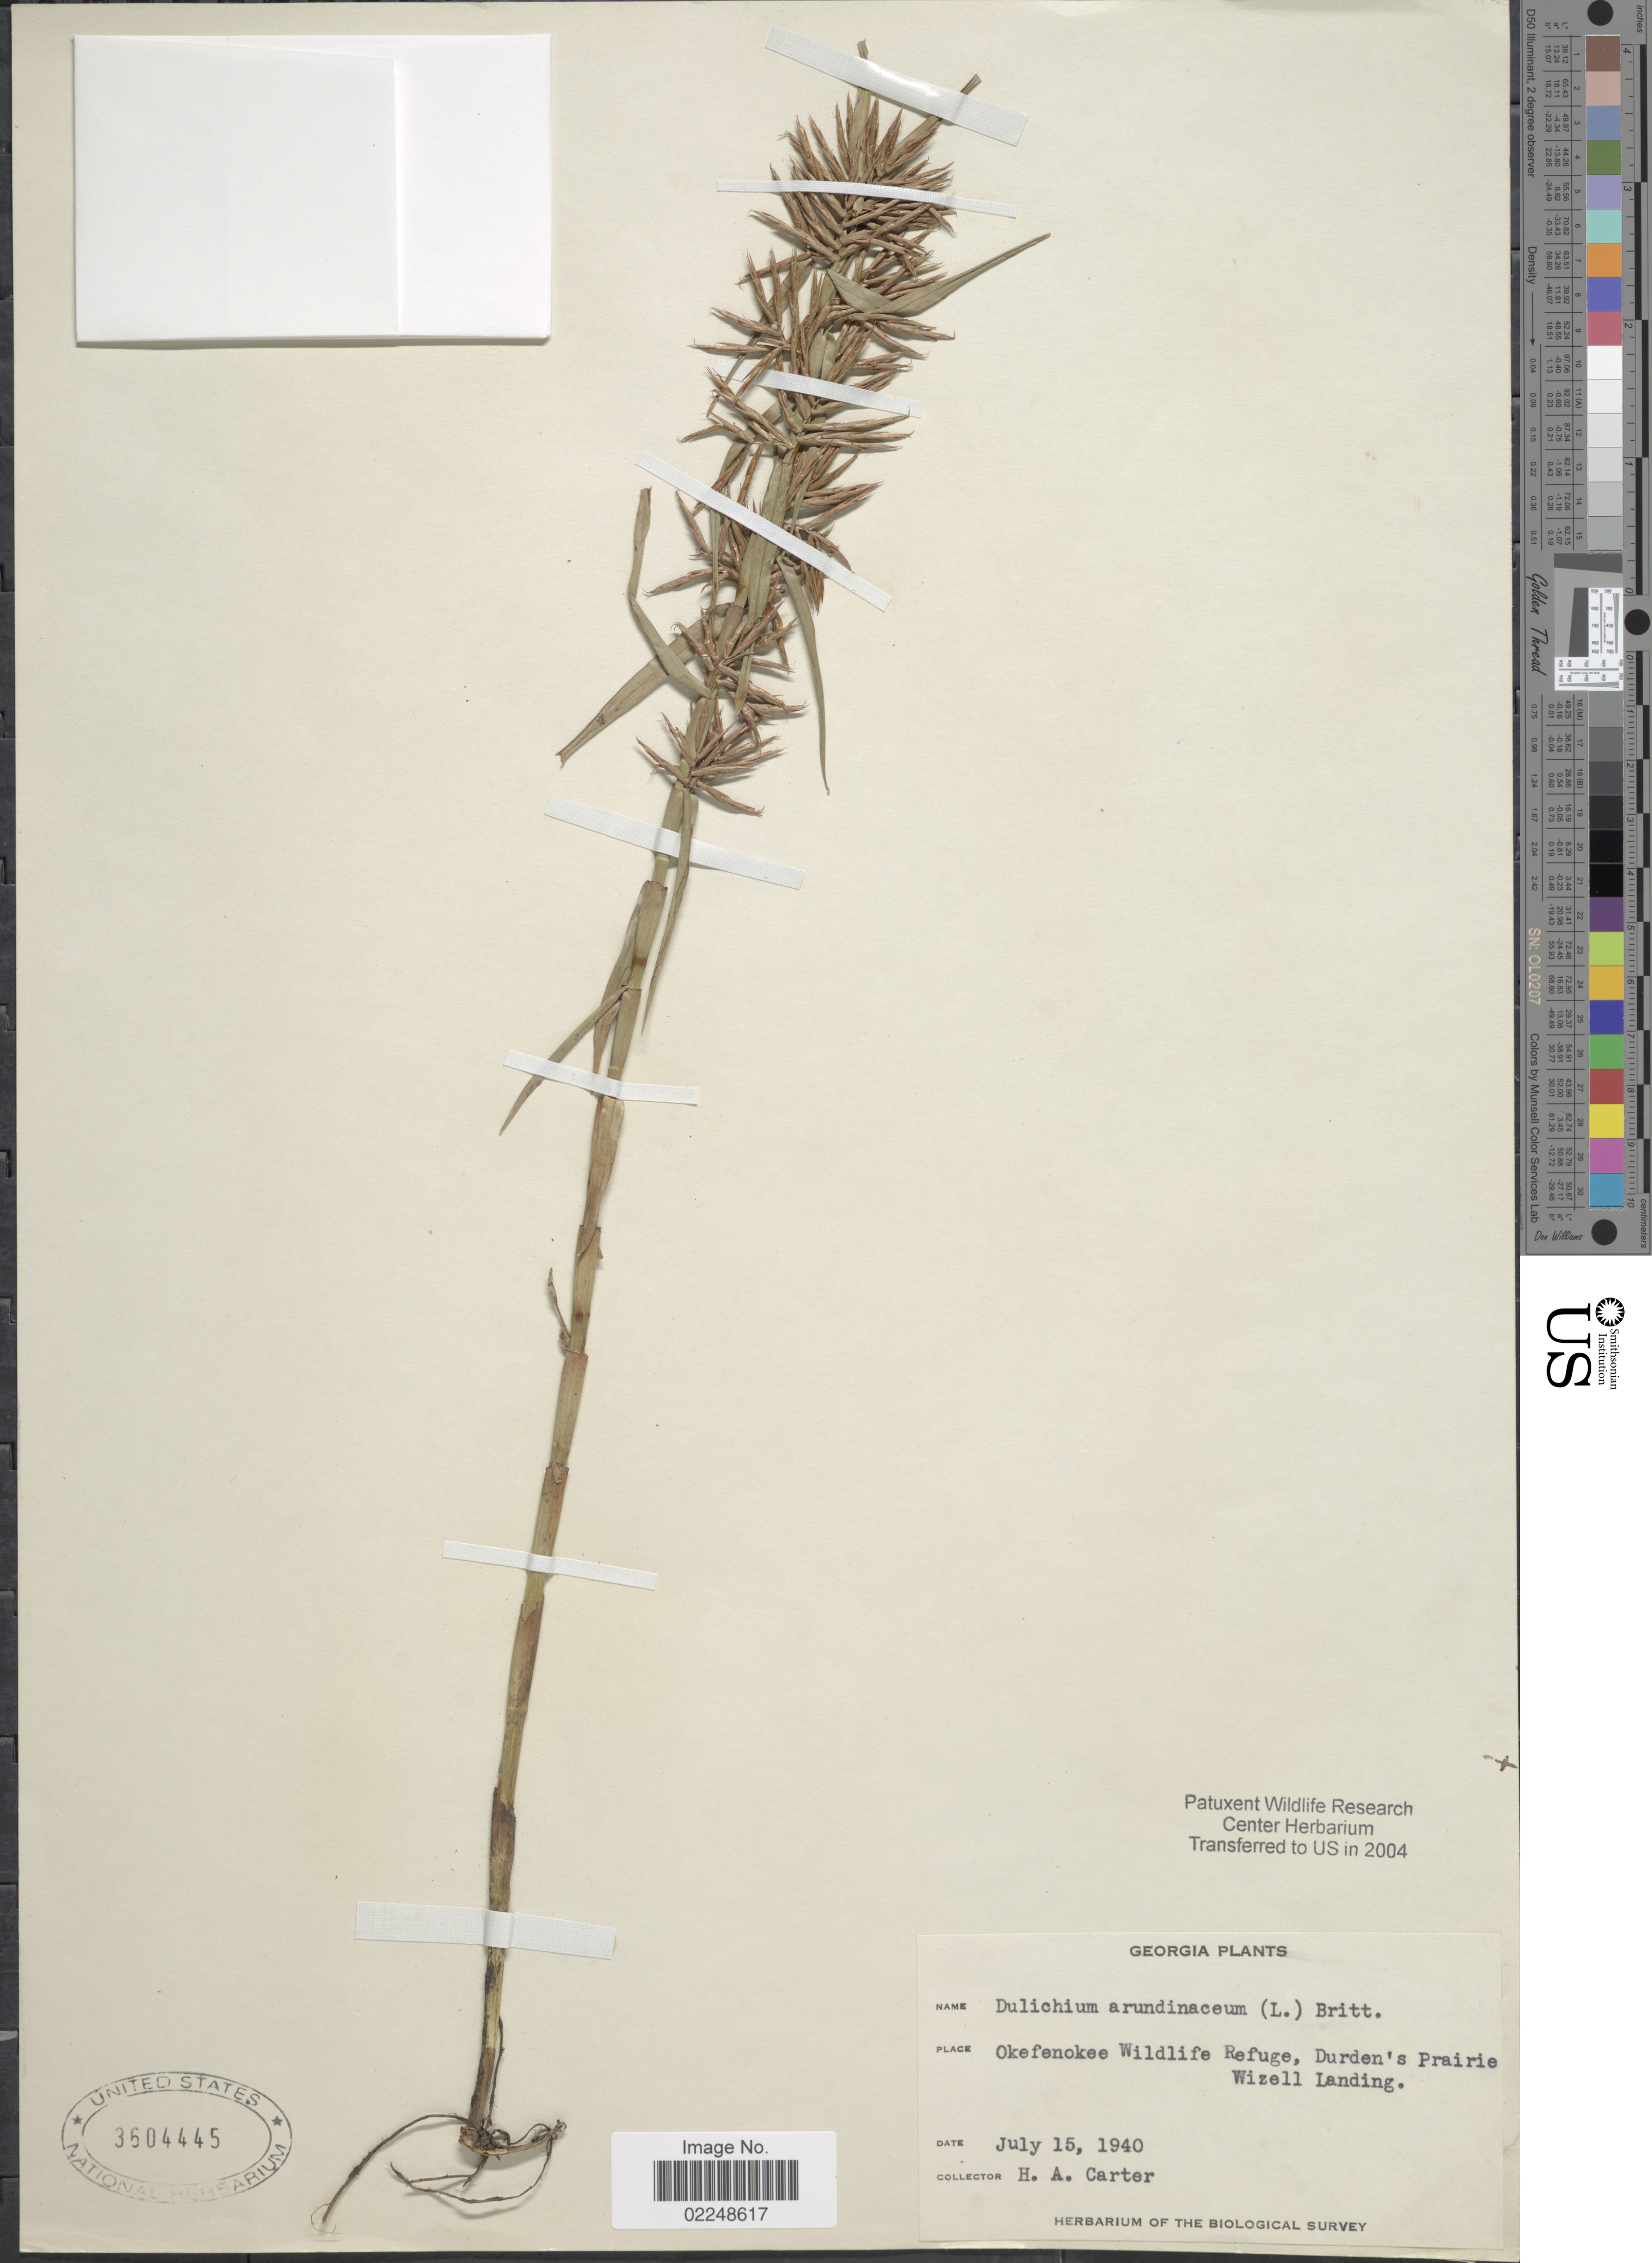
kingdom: Plantae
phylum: Tracheophyta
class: Liliopsida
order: Poales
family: Cyperaceae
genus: Dulichium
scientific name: Dulichium arundinaceum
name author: (L.) Britton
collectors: H. Carter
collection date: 1940-07-15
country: United States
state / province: Georgia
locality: Okefenokee Wildlife Refuge, Durden's Prairie Wizell Landing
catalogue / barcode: US 3604445